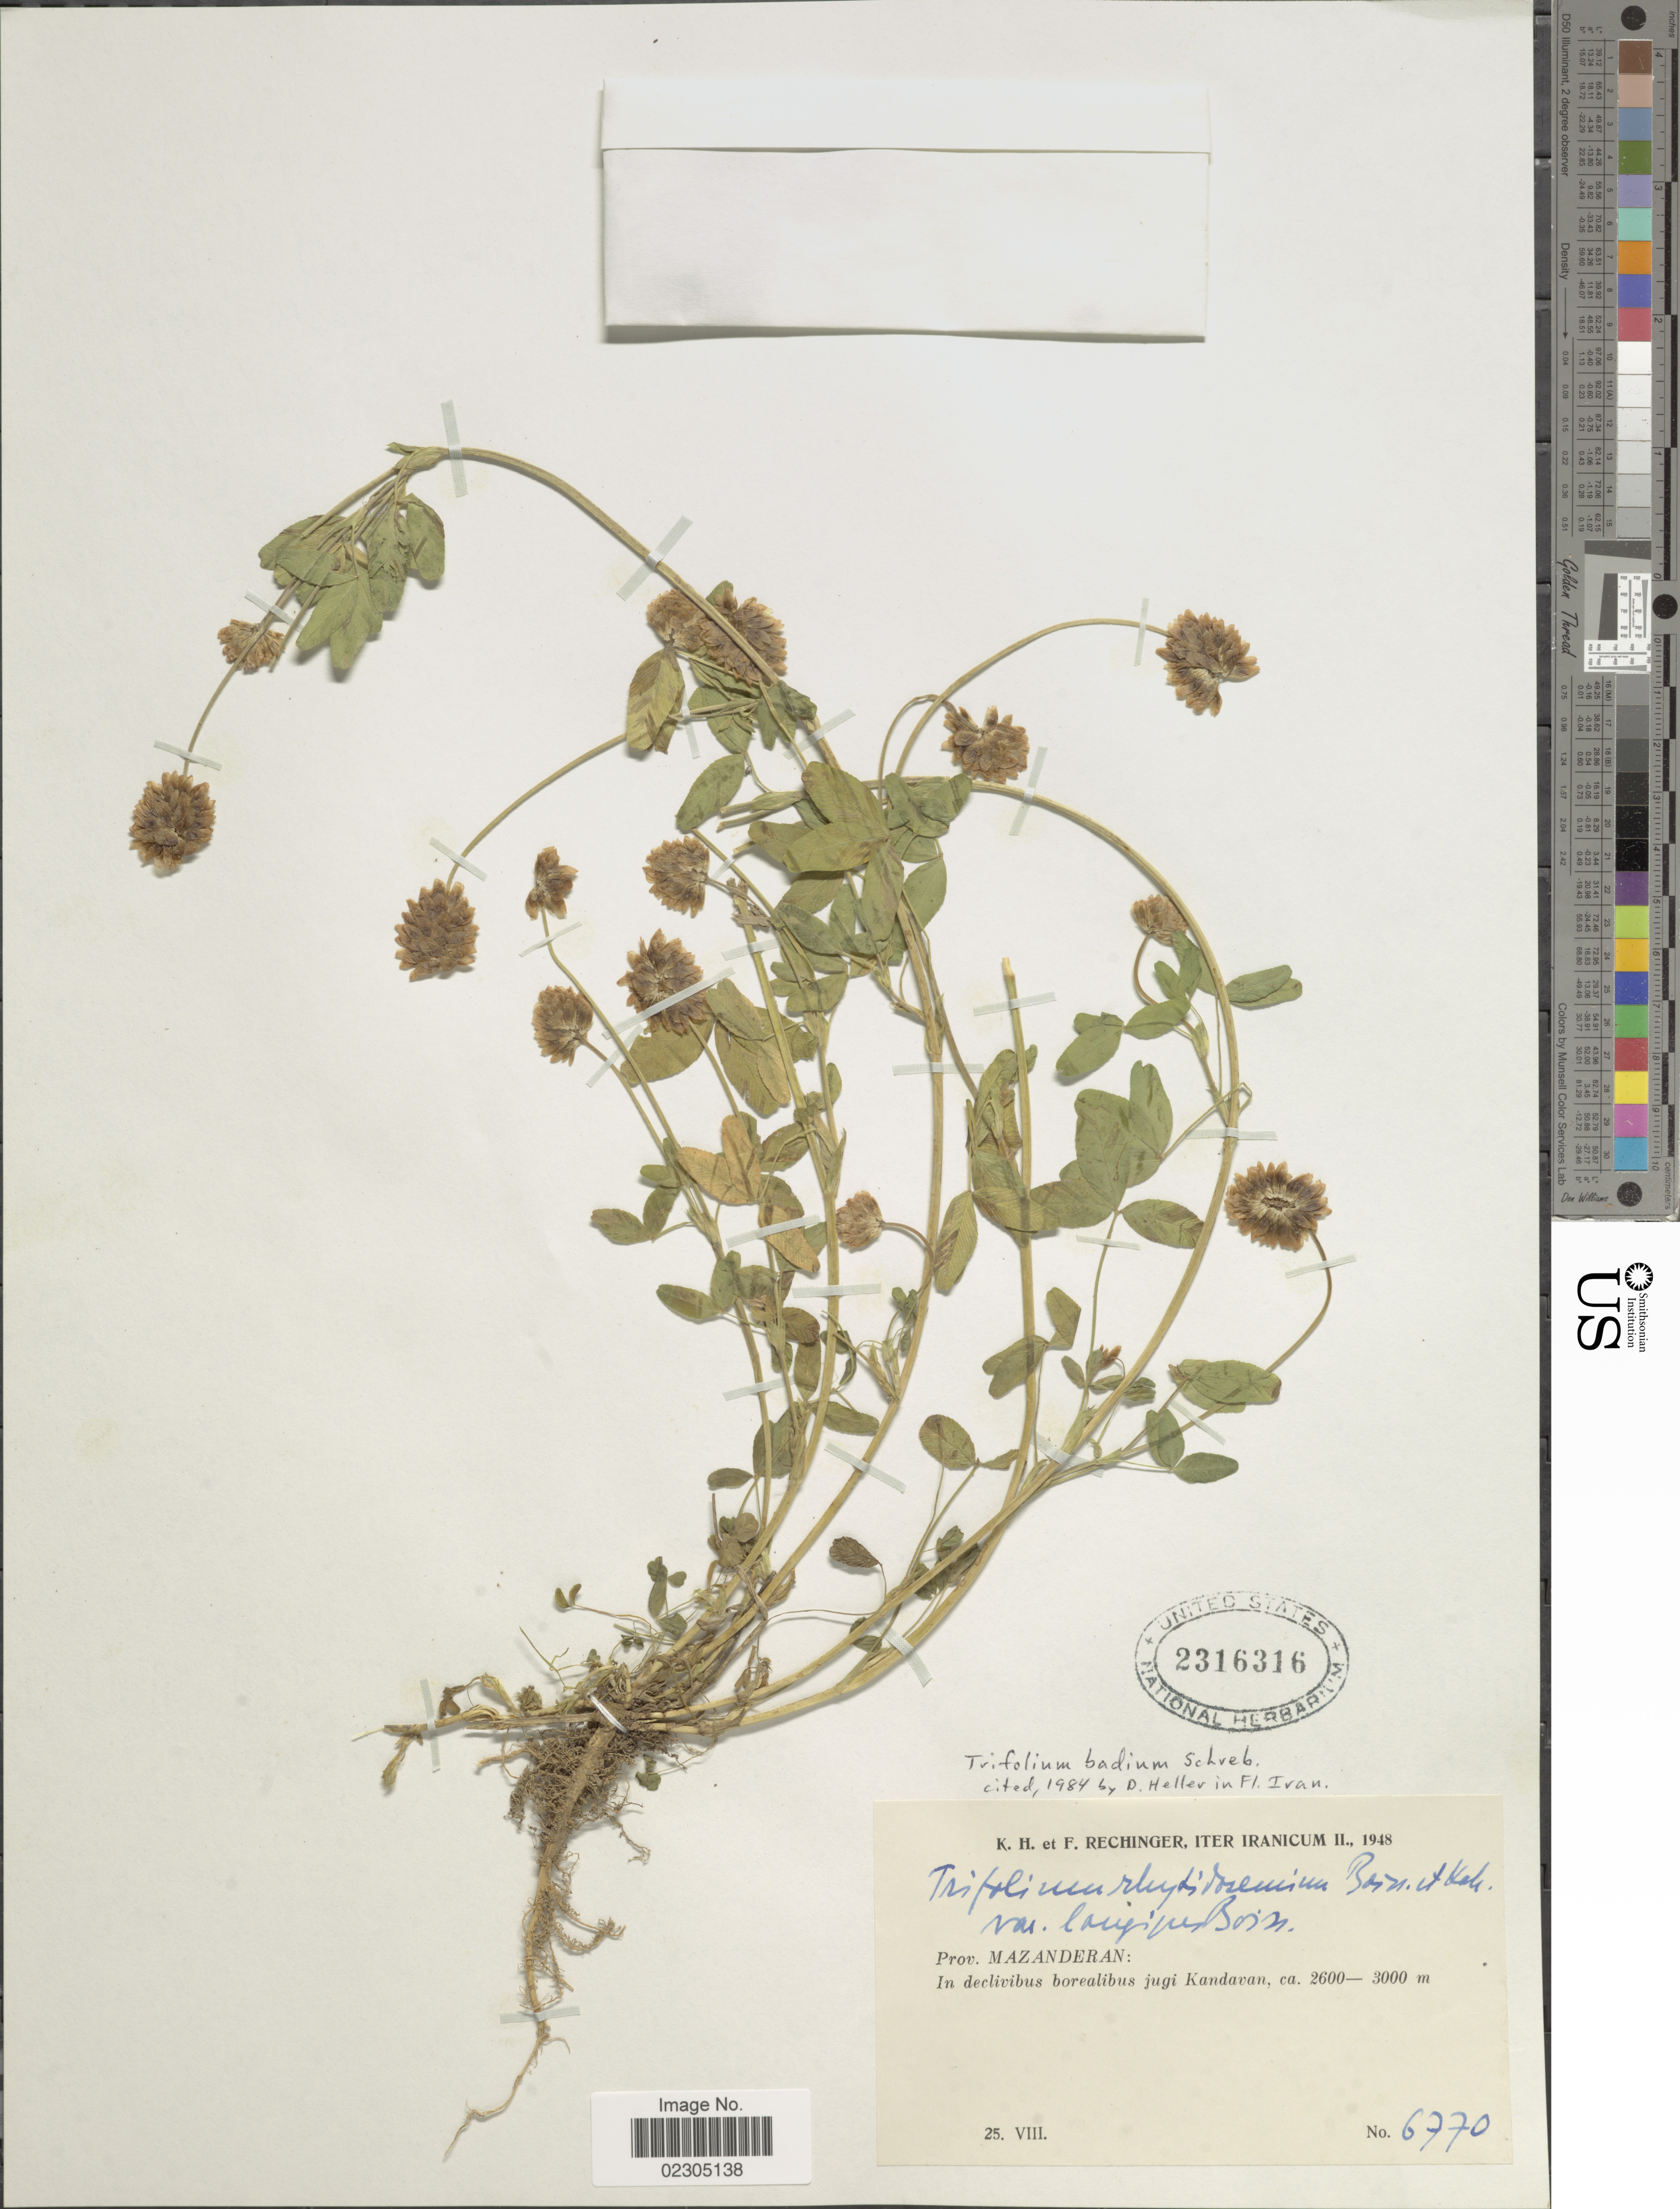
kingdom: Plantae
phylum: Tracheophyta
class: Magnoliopsida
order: Fabales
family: Fabaceae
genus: Trifolium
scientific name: Trifolium badium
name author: Schreb.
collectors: K. H. Rechinger & F. Rechinger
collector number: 6770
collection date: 1948-08-25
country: Iran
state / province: Mazandaran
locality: Iranicum. In declivibus borealibus jugi Kandavan.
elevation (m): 2600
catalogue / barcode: US 2316316